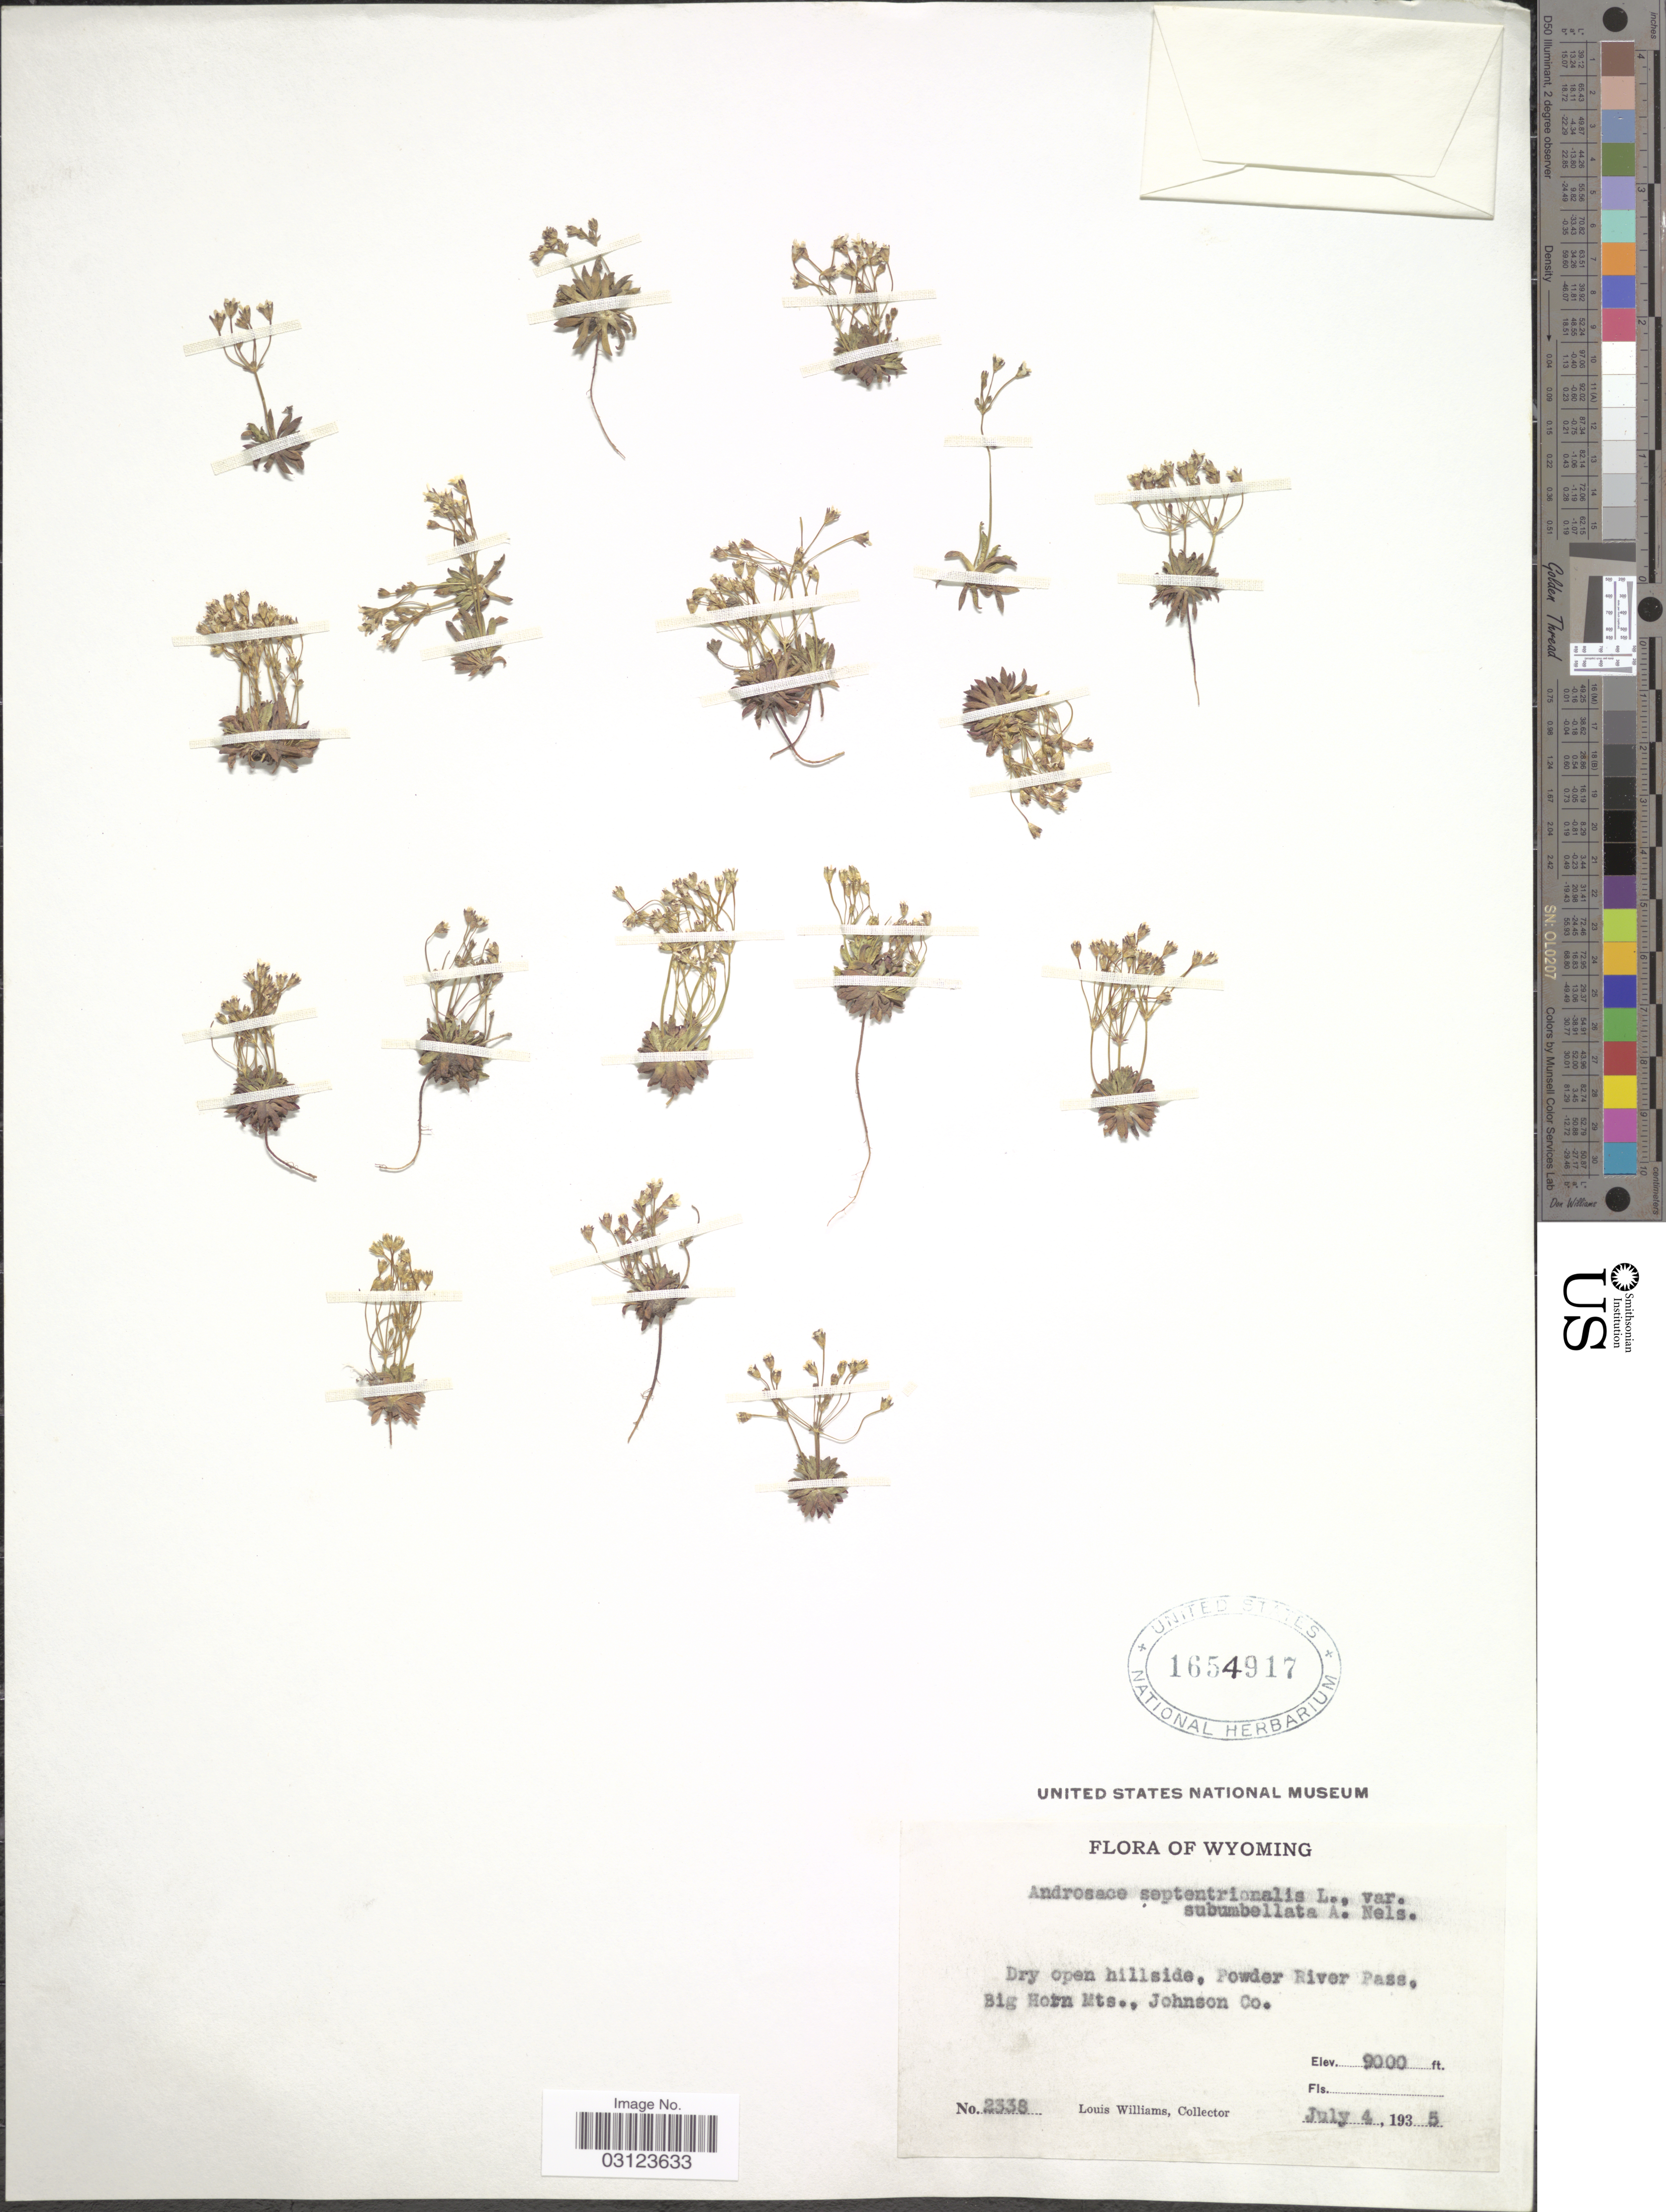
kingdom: Plantae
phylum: Tracheophyta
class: Magnoliopsida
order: Ericales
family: Primulaceae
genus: Androsace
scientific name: Androsace septentrionalis subsp. subumbellata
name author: (A. Nelson) G.T. Robbins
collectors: L. G. Williams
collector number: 2338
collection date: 1935-07-04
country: United States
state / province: Wyoming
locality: Dry open hillside, Powder River Pass, Big Horn Mts., Johnson Co.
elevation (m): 2743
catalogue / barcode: US 1654917